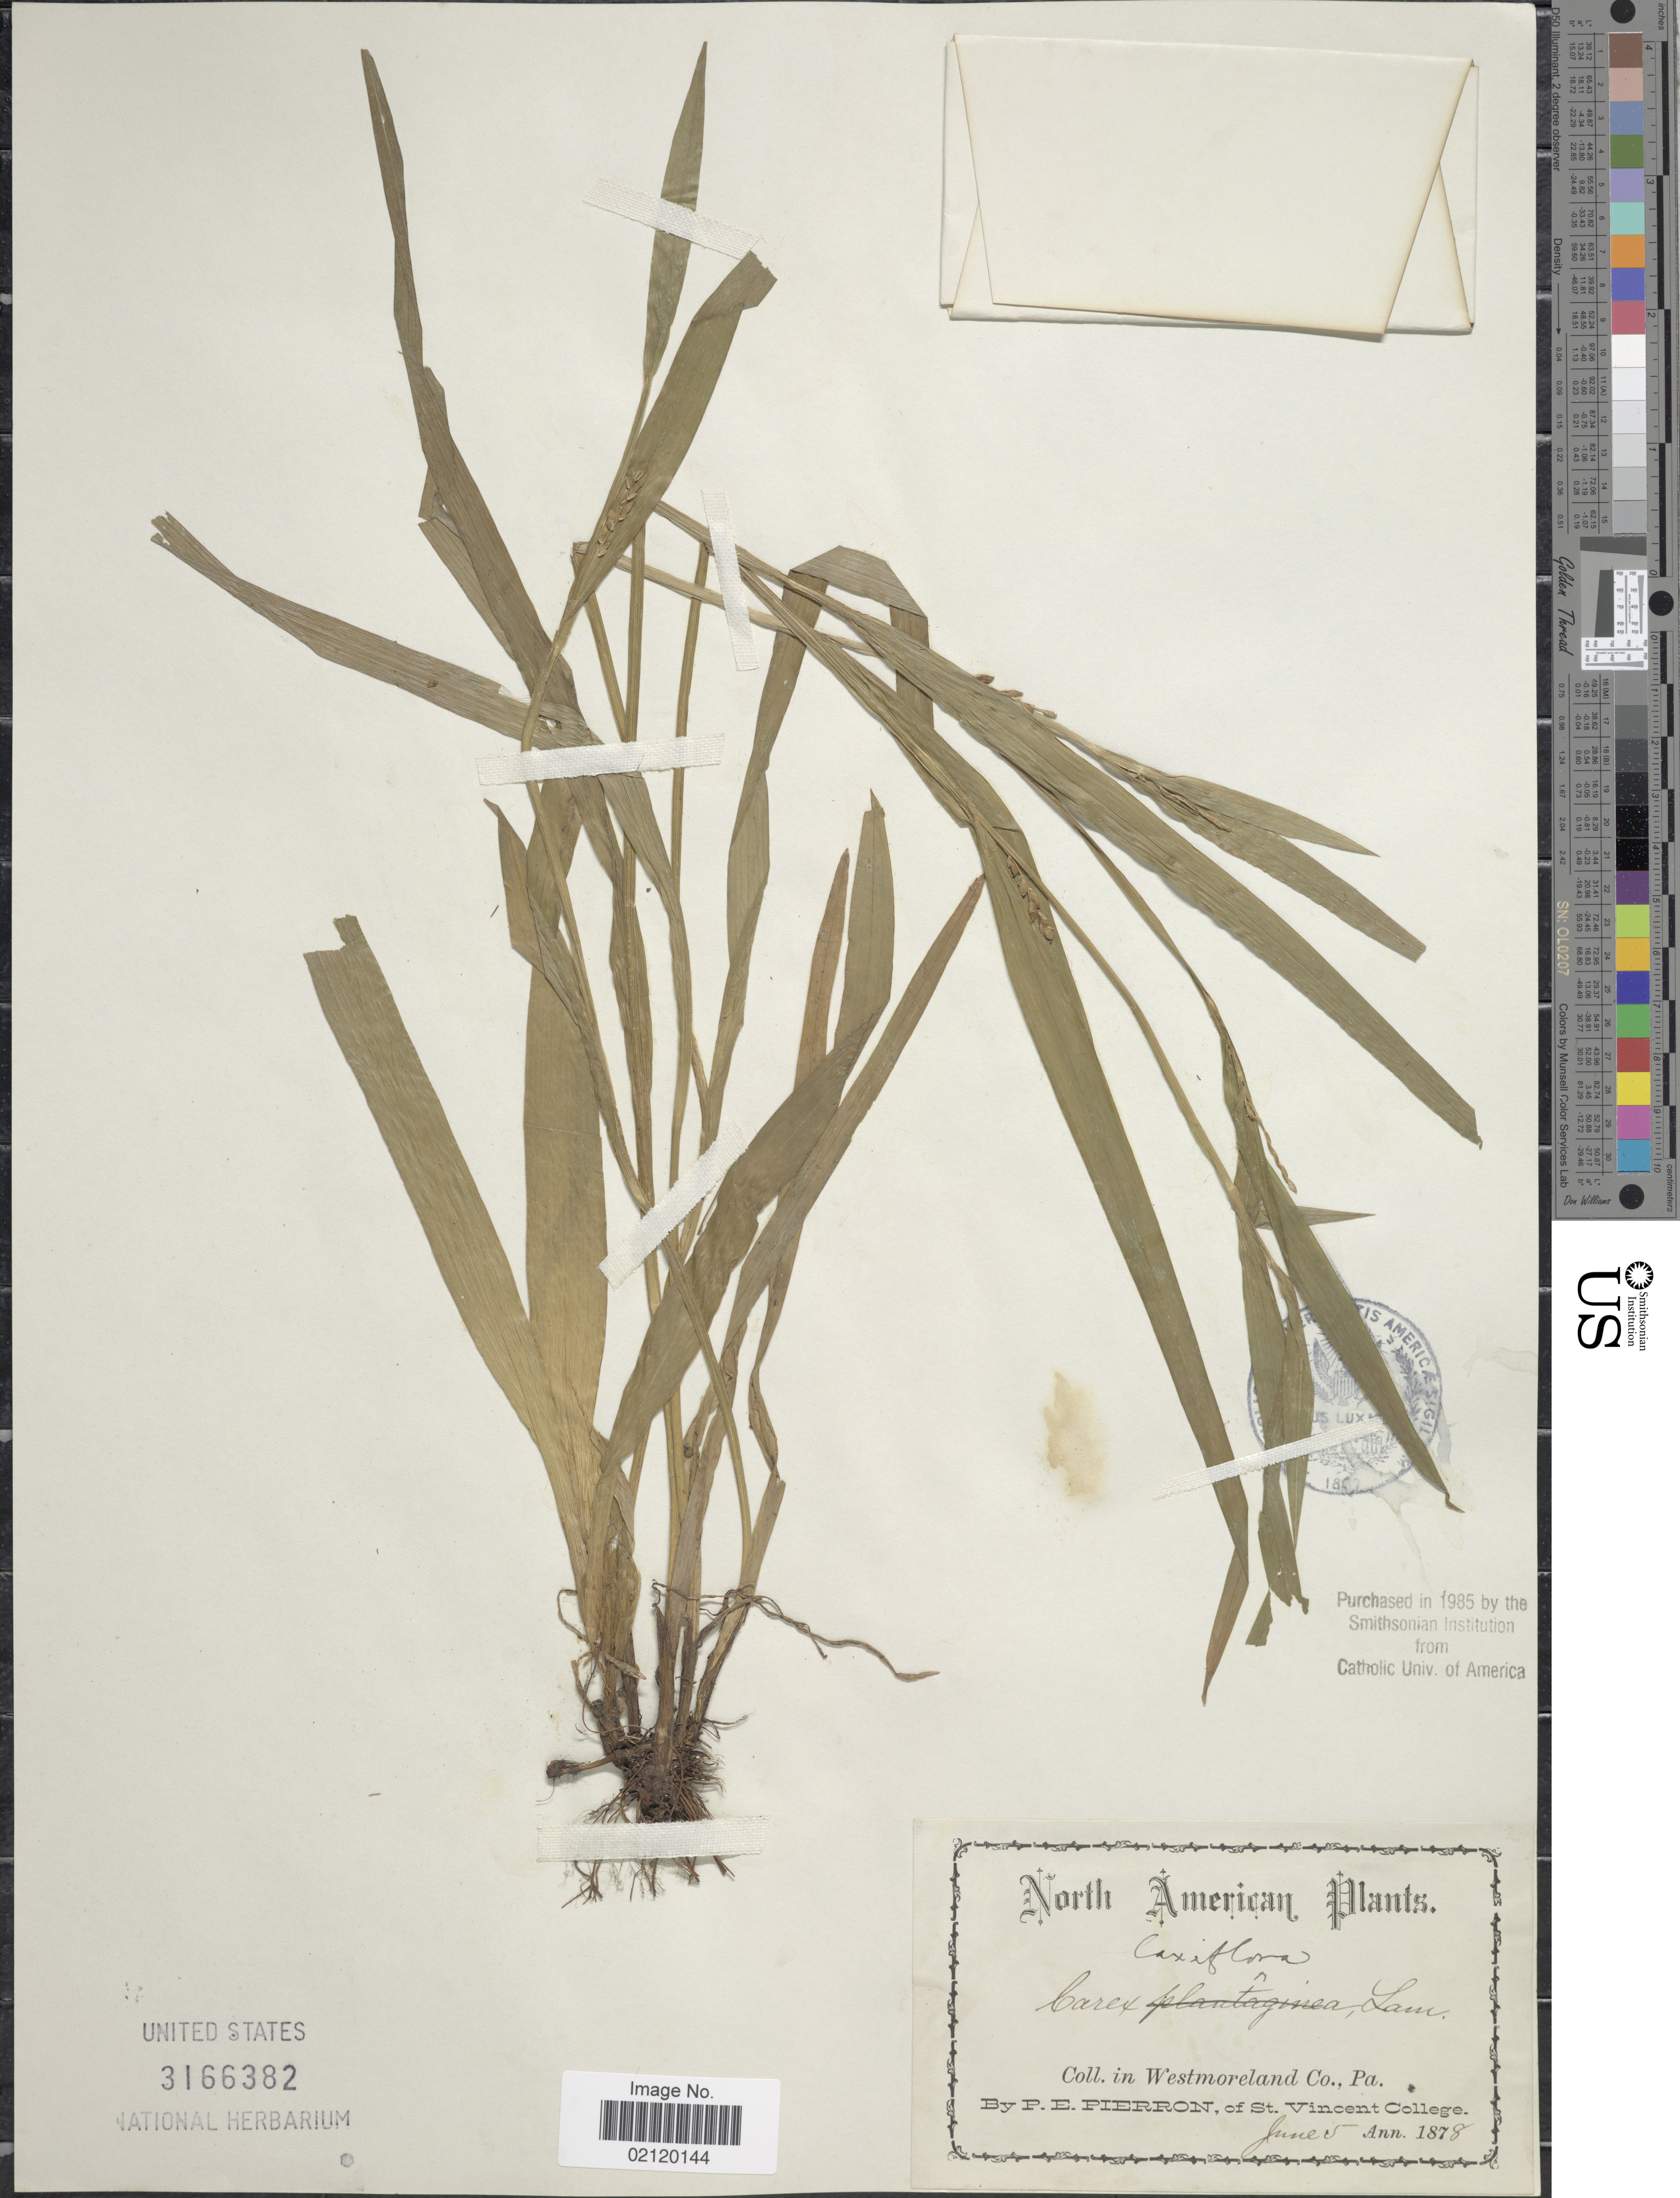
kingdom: Plantae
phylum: Tracheophyta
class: Liliopsida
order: Poales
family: Cyperaceae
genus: Carex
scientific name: Carex laxiflora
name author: Lam.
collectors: P. Pierron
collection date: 1878-06-05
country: United States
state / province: Pennsylvania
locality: Westmoreland Co., Pa.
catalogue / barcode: US 3166382